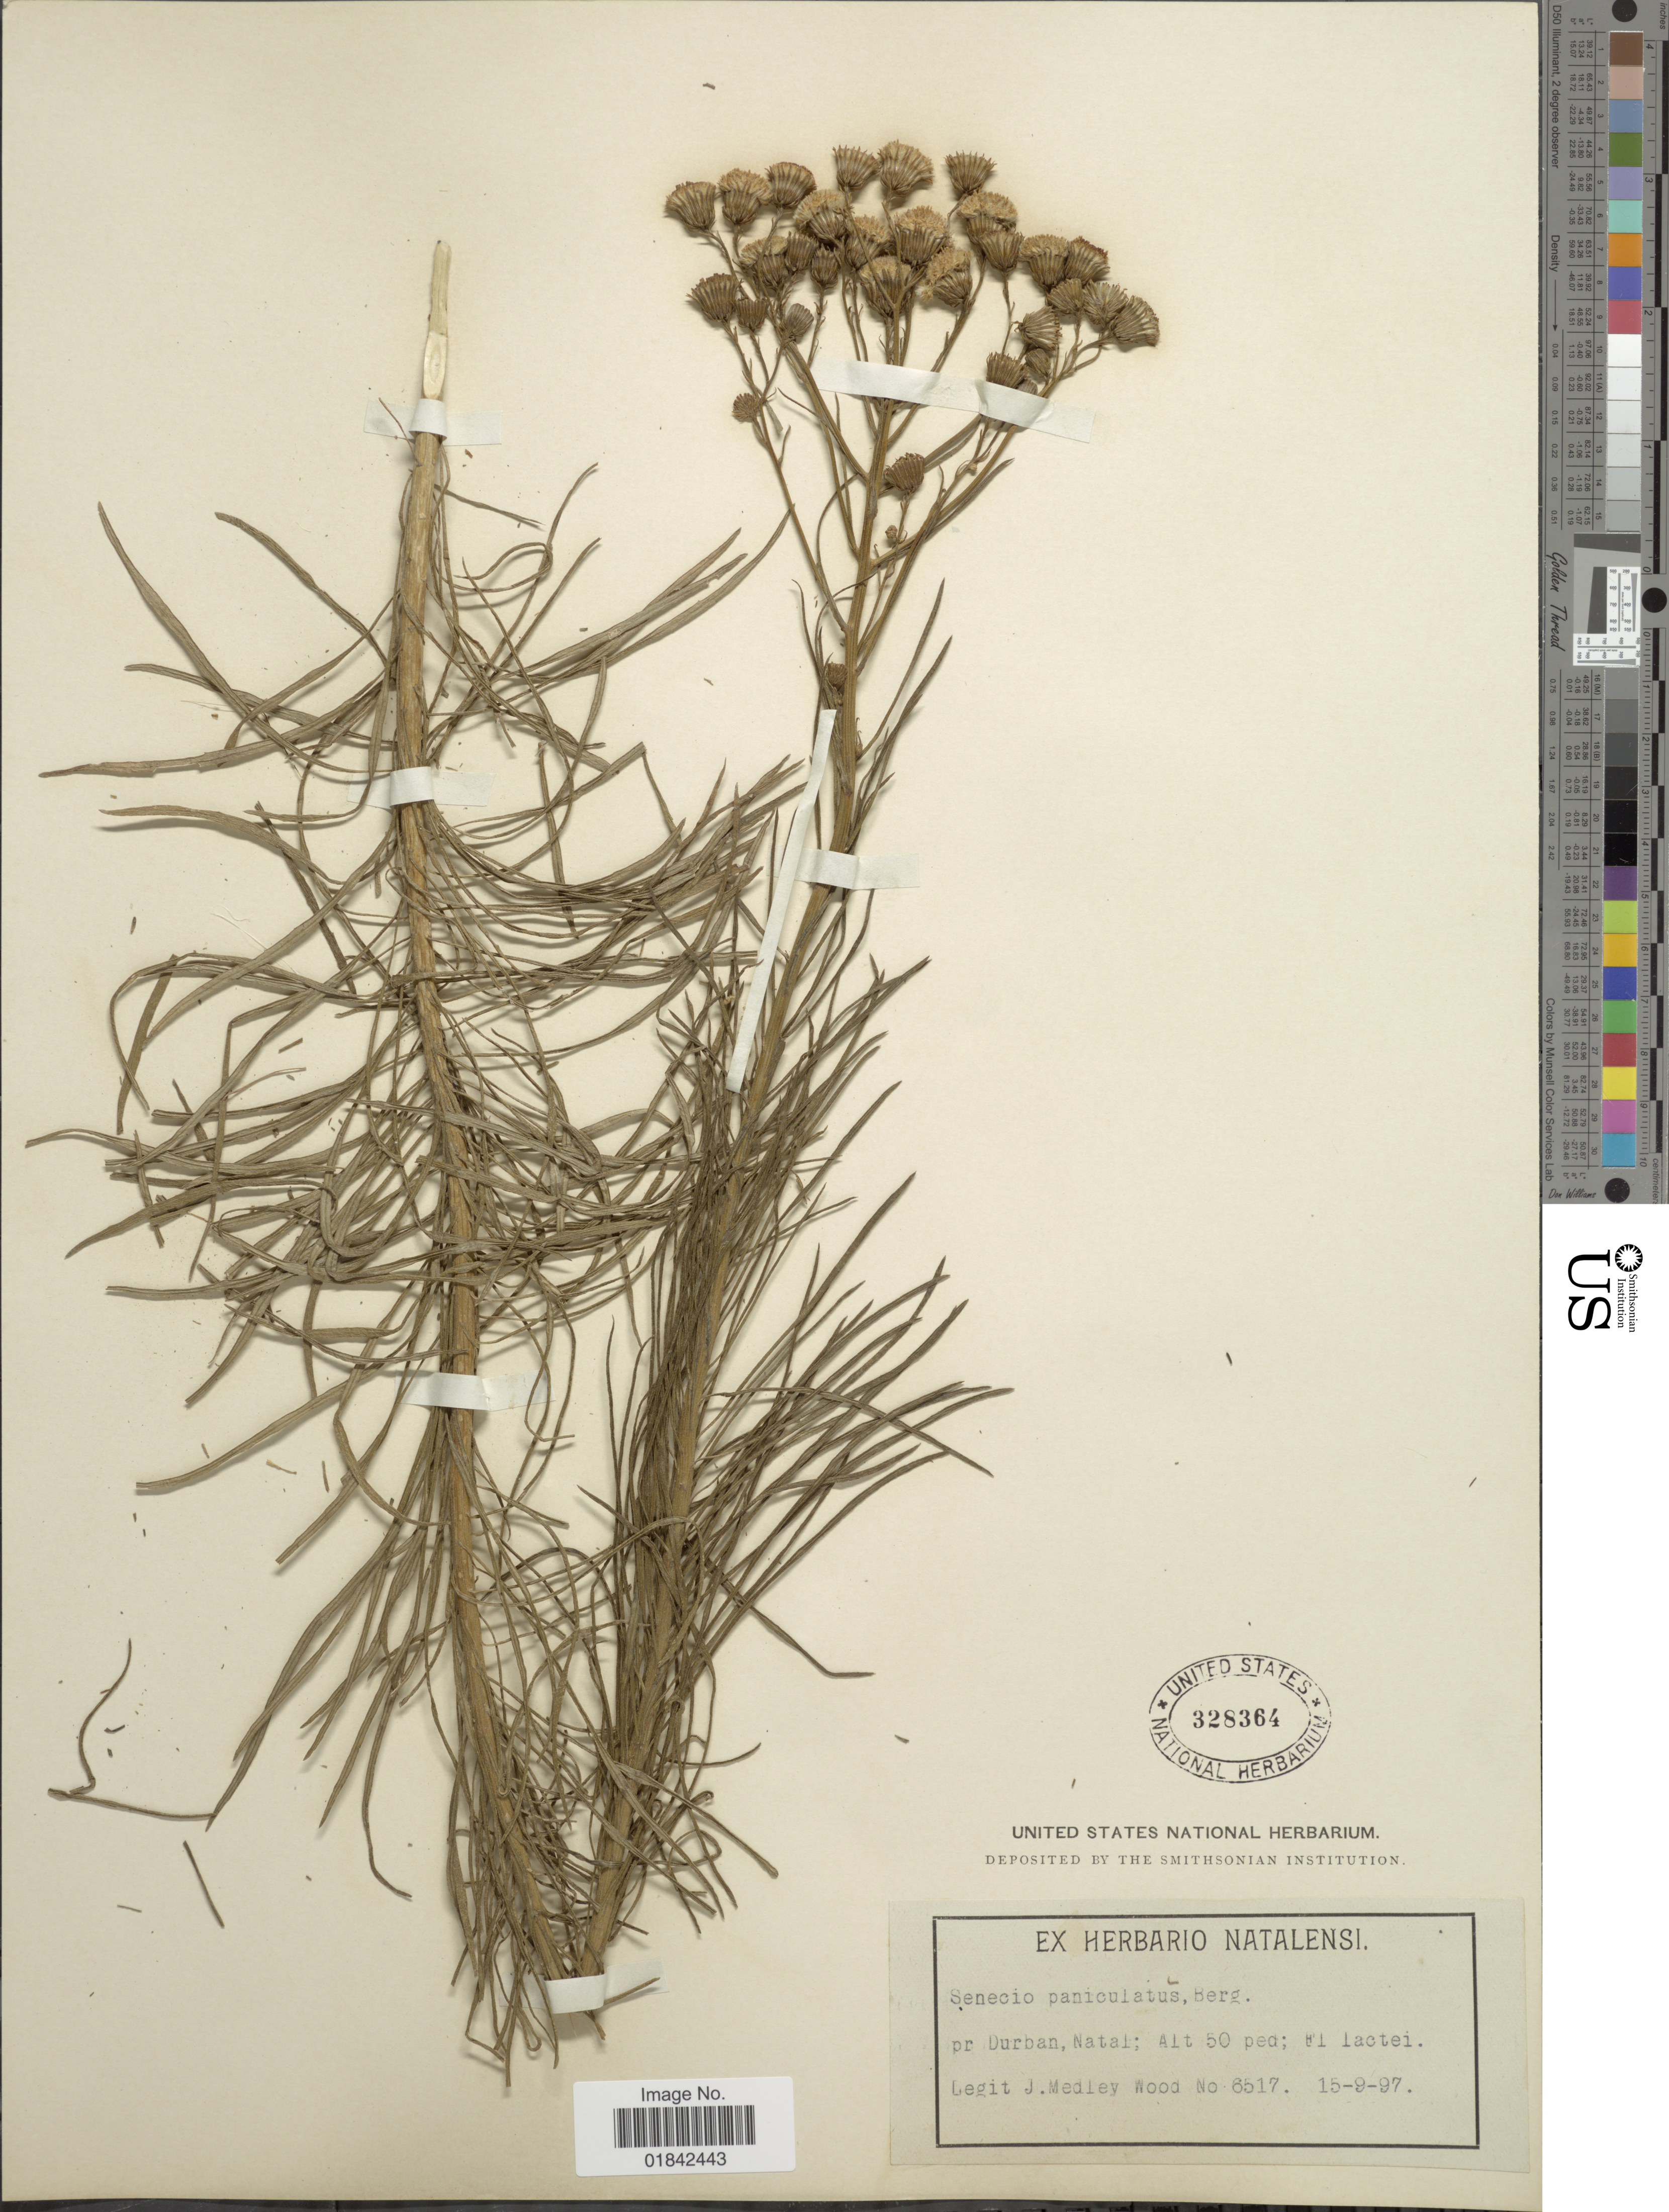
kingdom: Plantae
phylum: Tracheophyta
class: Magnoliopsida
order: Asterales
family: Asteraceae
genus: Senecio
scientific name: Senecio paniculatus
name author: P.J. Bergius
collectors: J. Medley Wood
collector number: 6517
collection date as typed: Transcribed d/m/y: 15/9/97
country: South Africa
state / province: KwaZulu-Natal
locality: Pr Durban, Natal, Fl lactei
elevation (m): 15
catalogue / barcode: US 328364